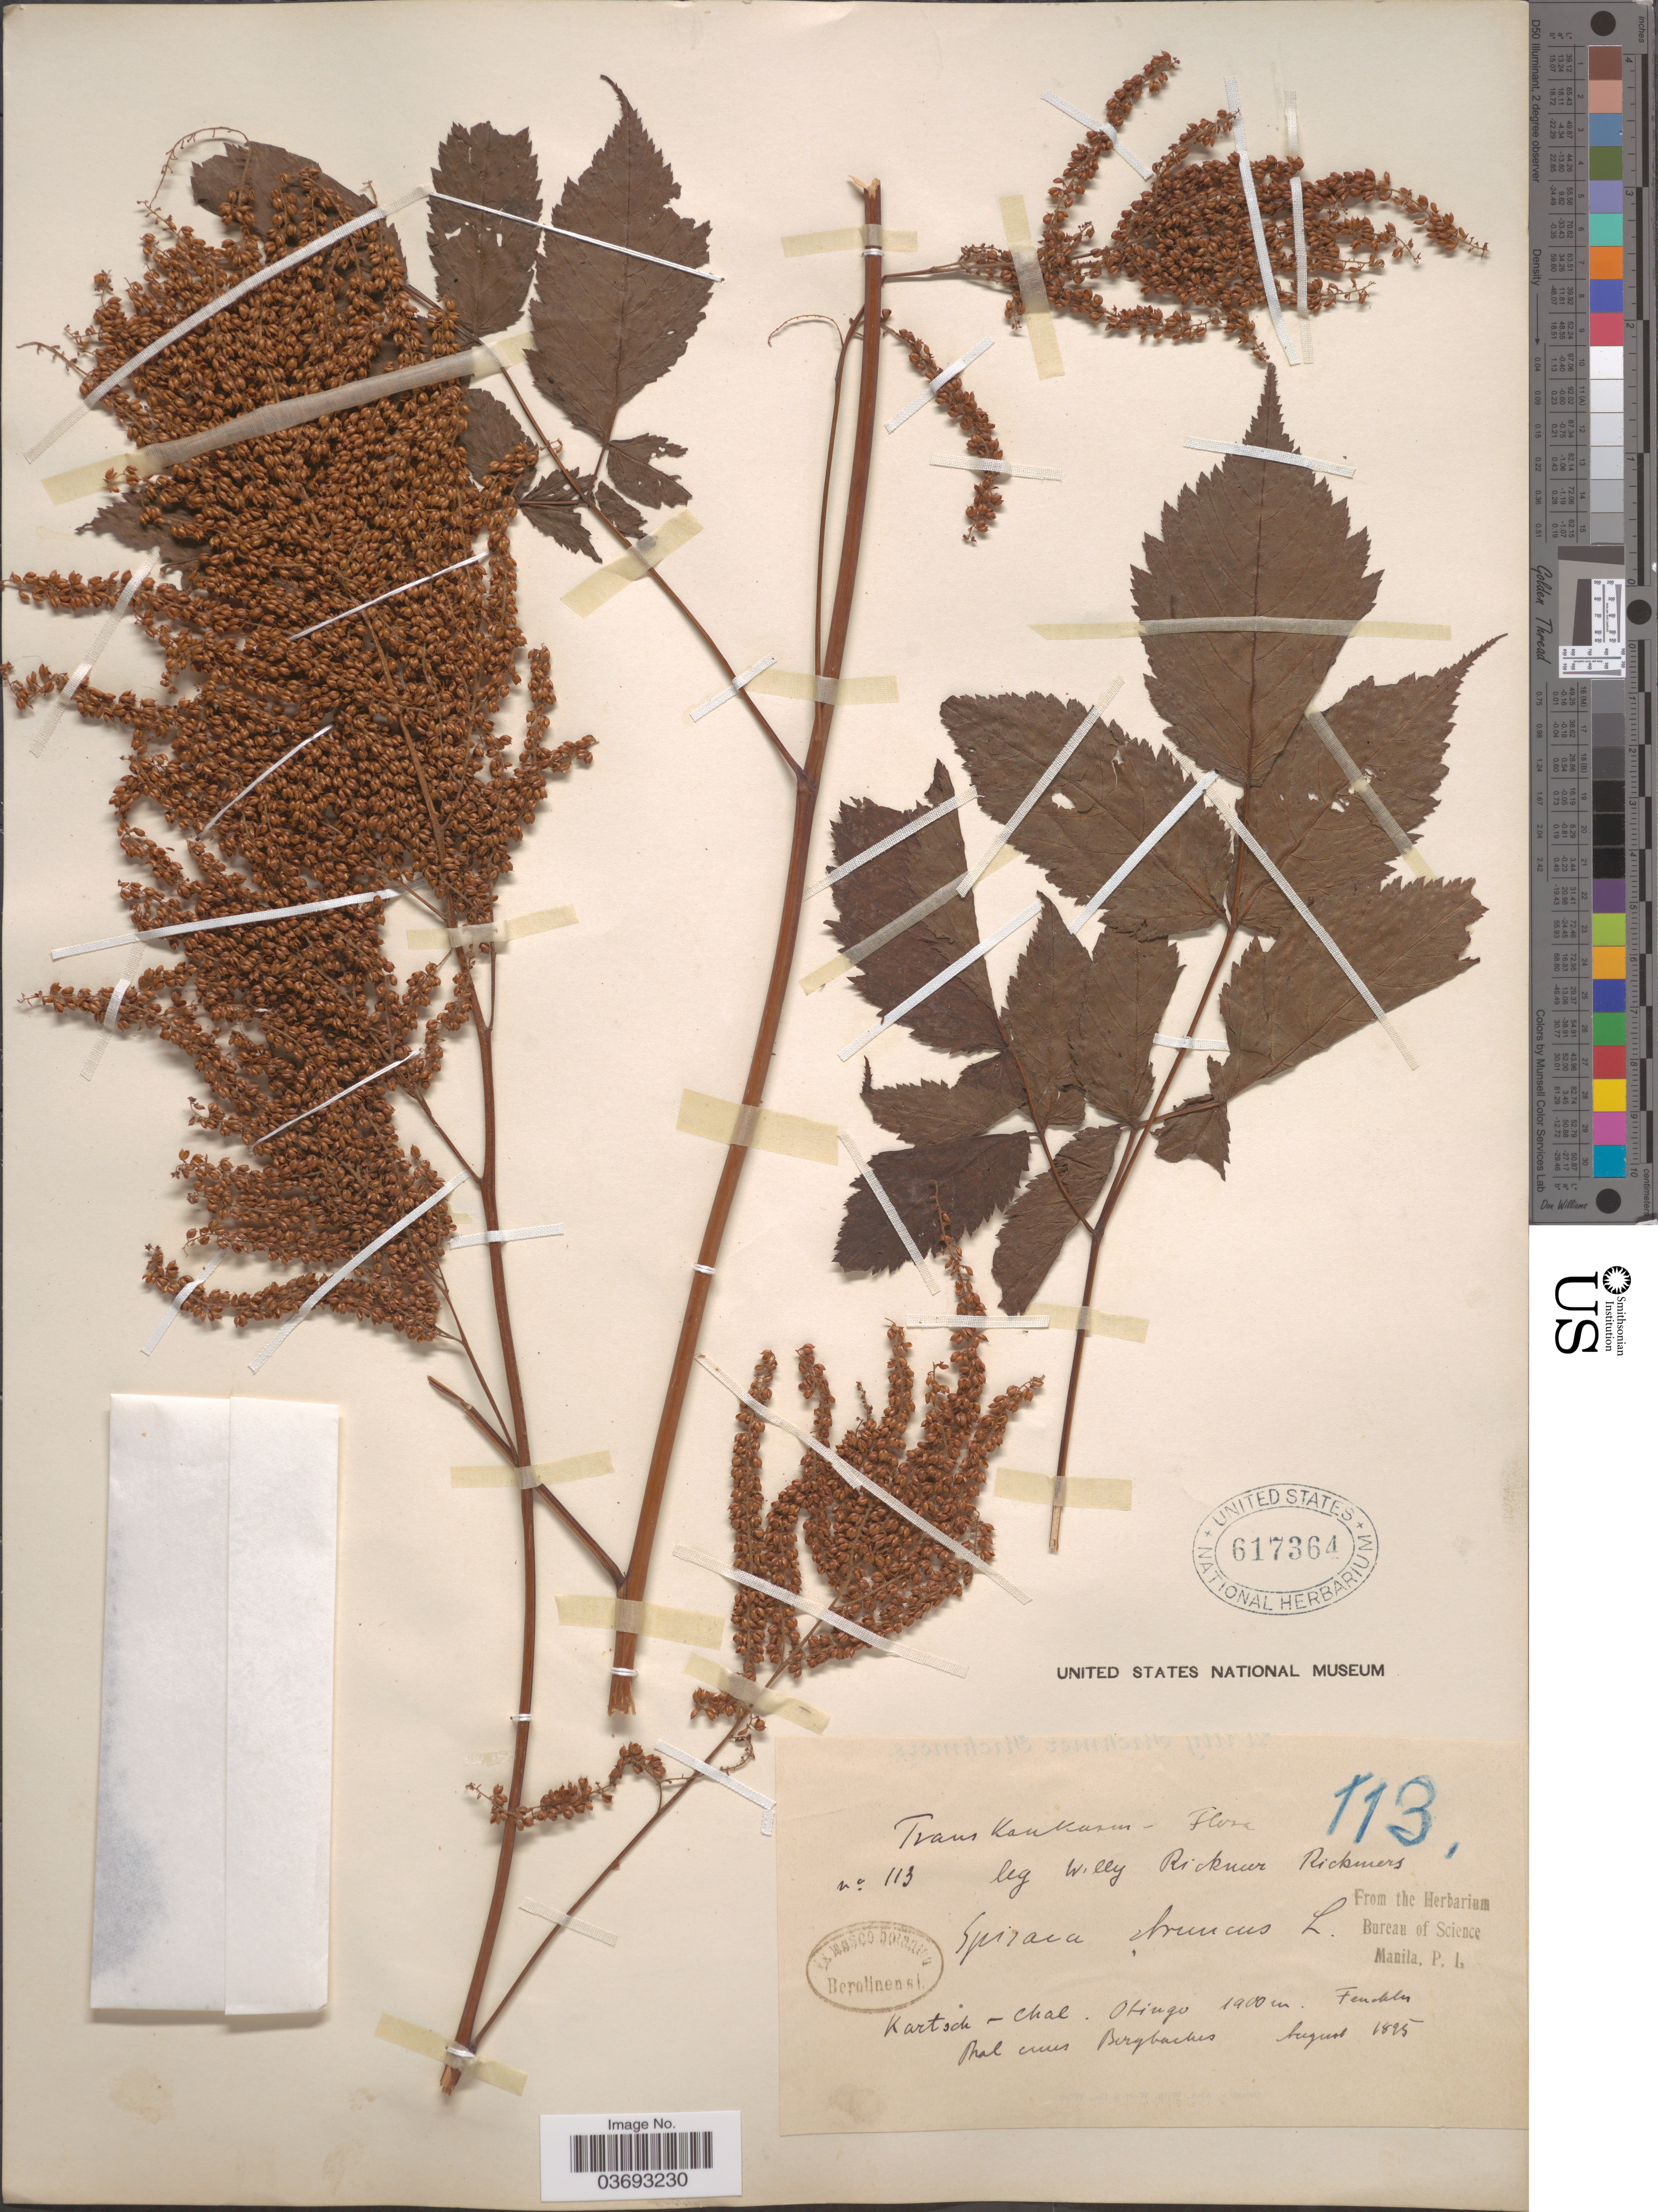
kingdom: Plantae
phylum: Tracheophyta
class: Magnoliopsida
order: Rosales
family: Rosaceae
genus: Spiraea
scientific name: Spiraea aruncus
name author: L.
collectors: W. Rickmers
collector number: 113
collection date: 1825-08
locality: Kartsch-Chal. Otingo.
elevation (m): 1900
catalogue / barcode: US 617364